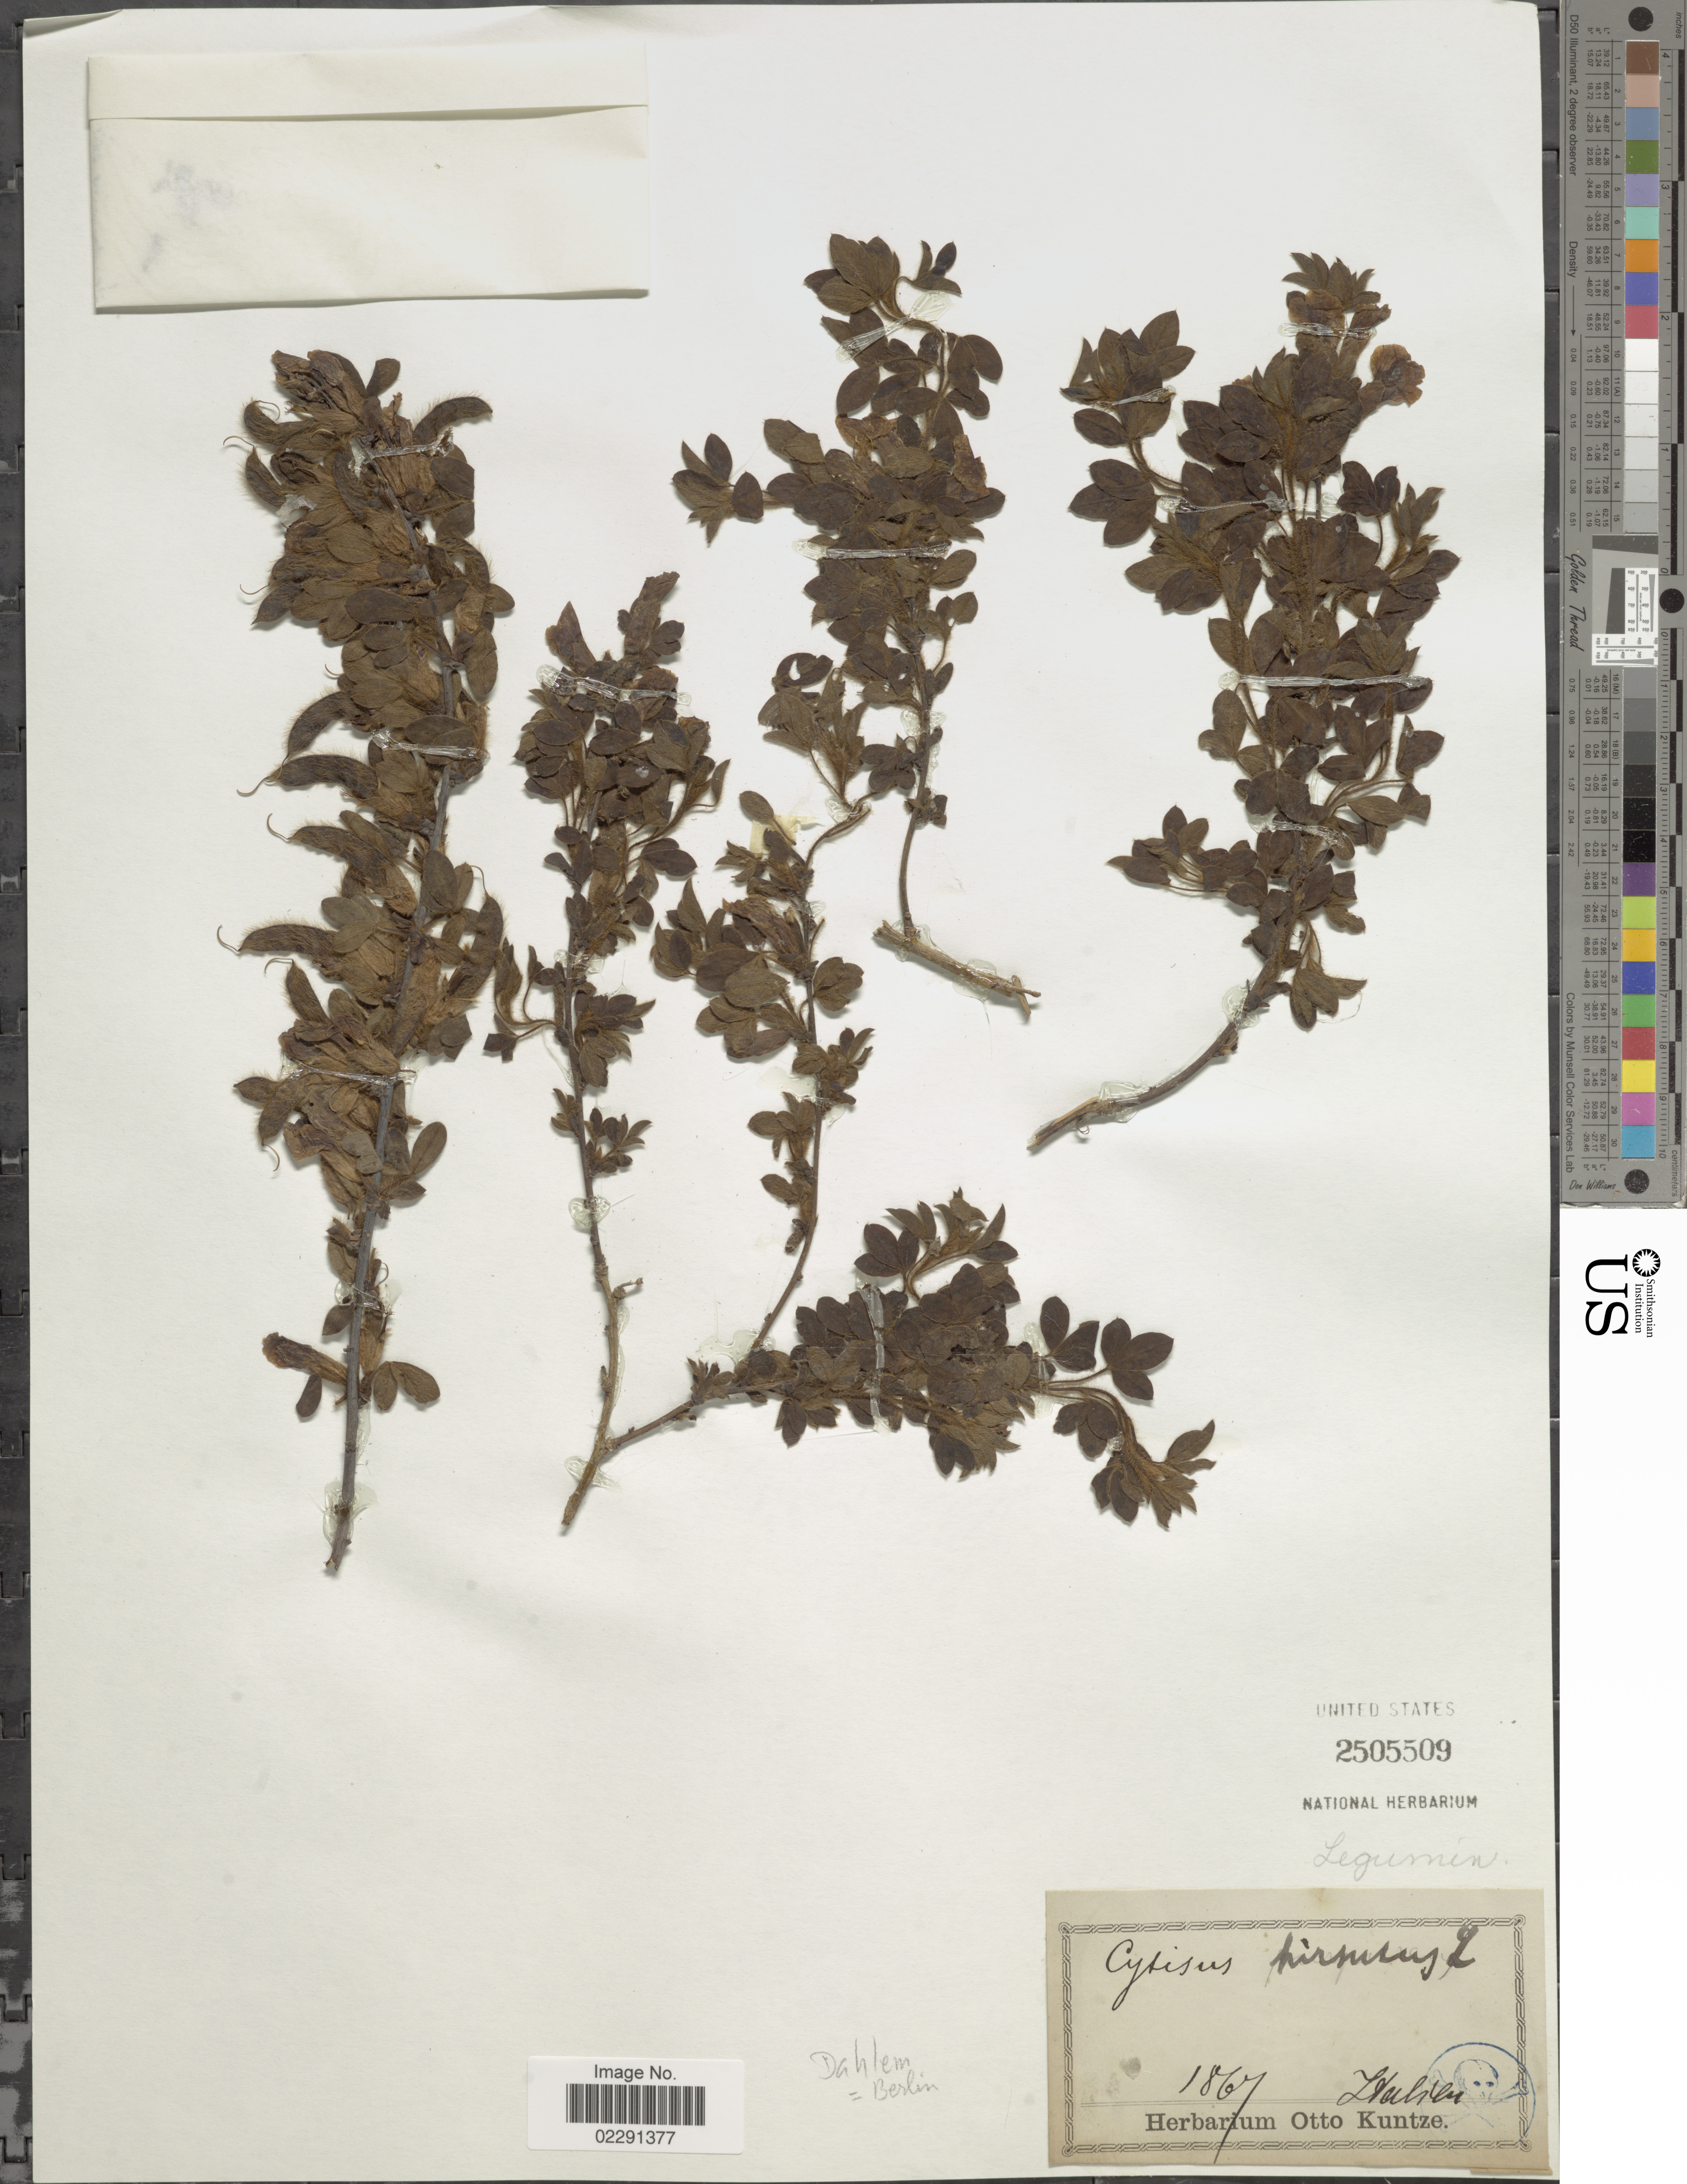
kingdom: Plantae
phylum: Tracheophyta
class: Magnoliopsida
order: Fabales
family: Fabaceae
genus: Cytisus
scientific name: Cytisus hirsutus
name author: L.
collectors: ex herb. Otto Kuntze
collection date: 1867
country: Germany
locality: Dahlem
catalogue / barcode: US 2505509